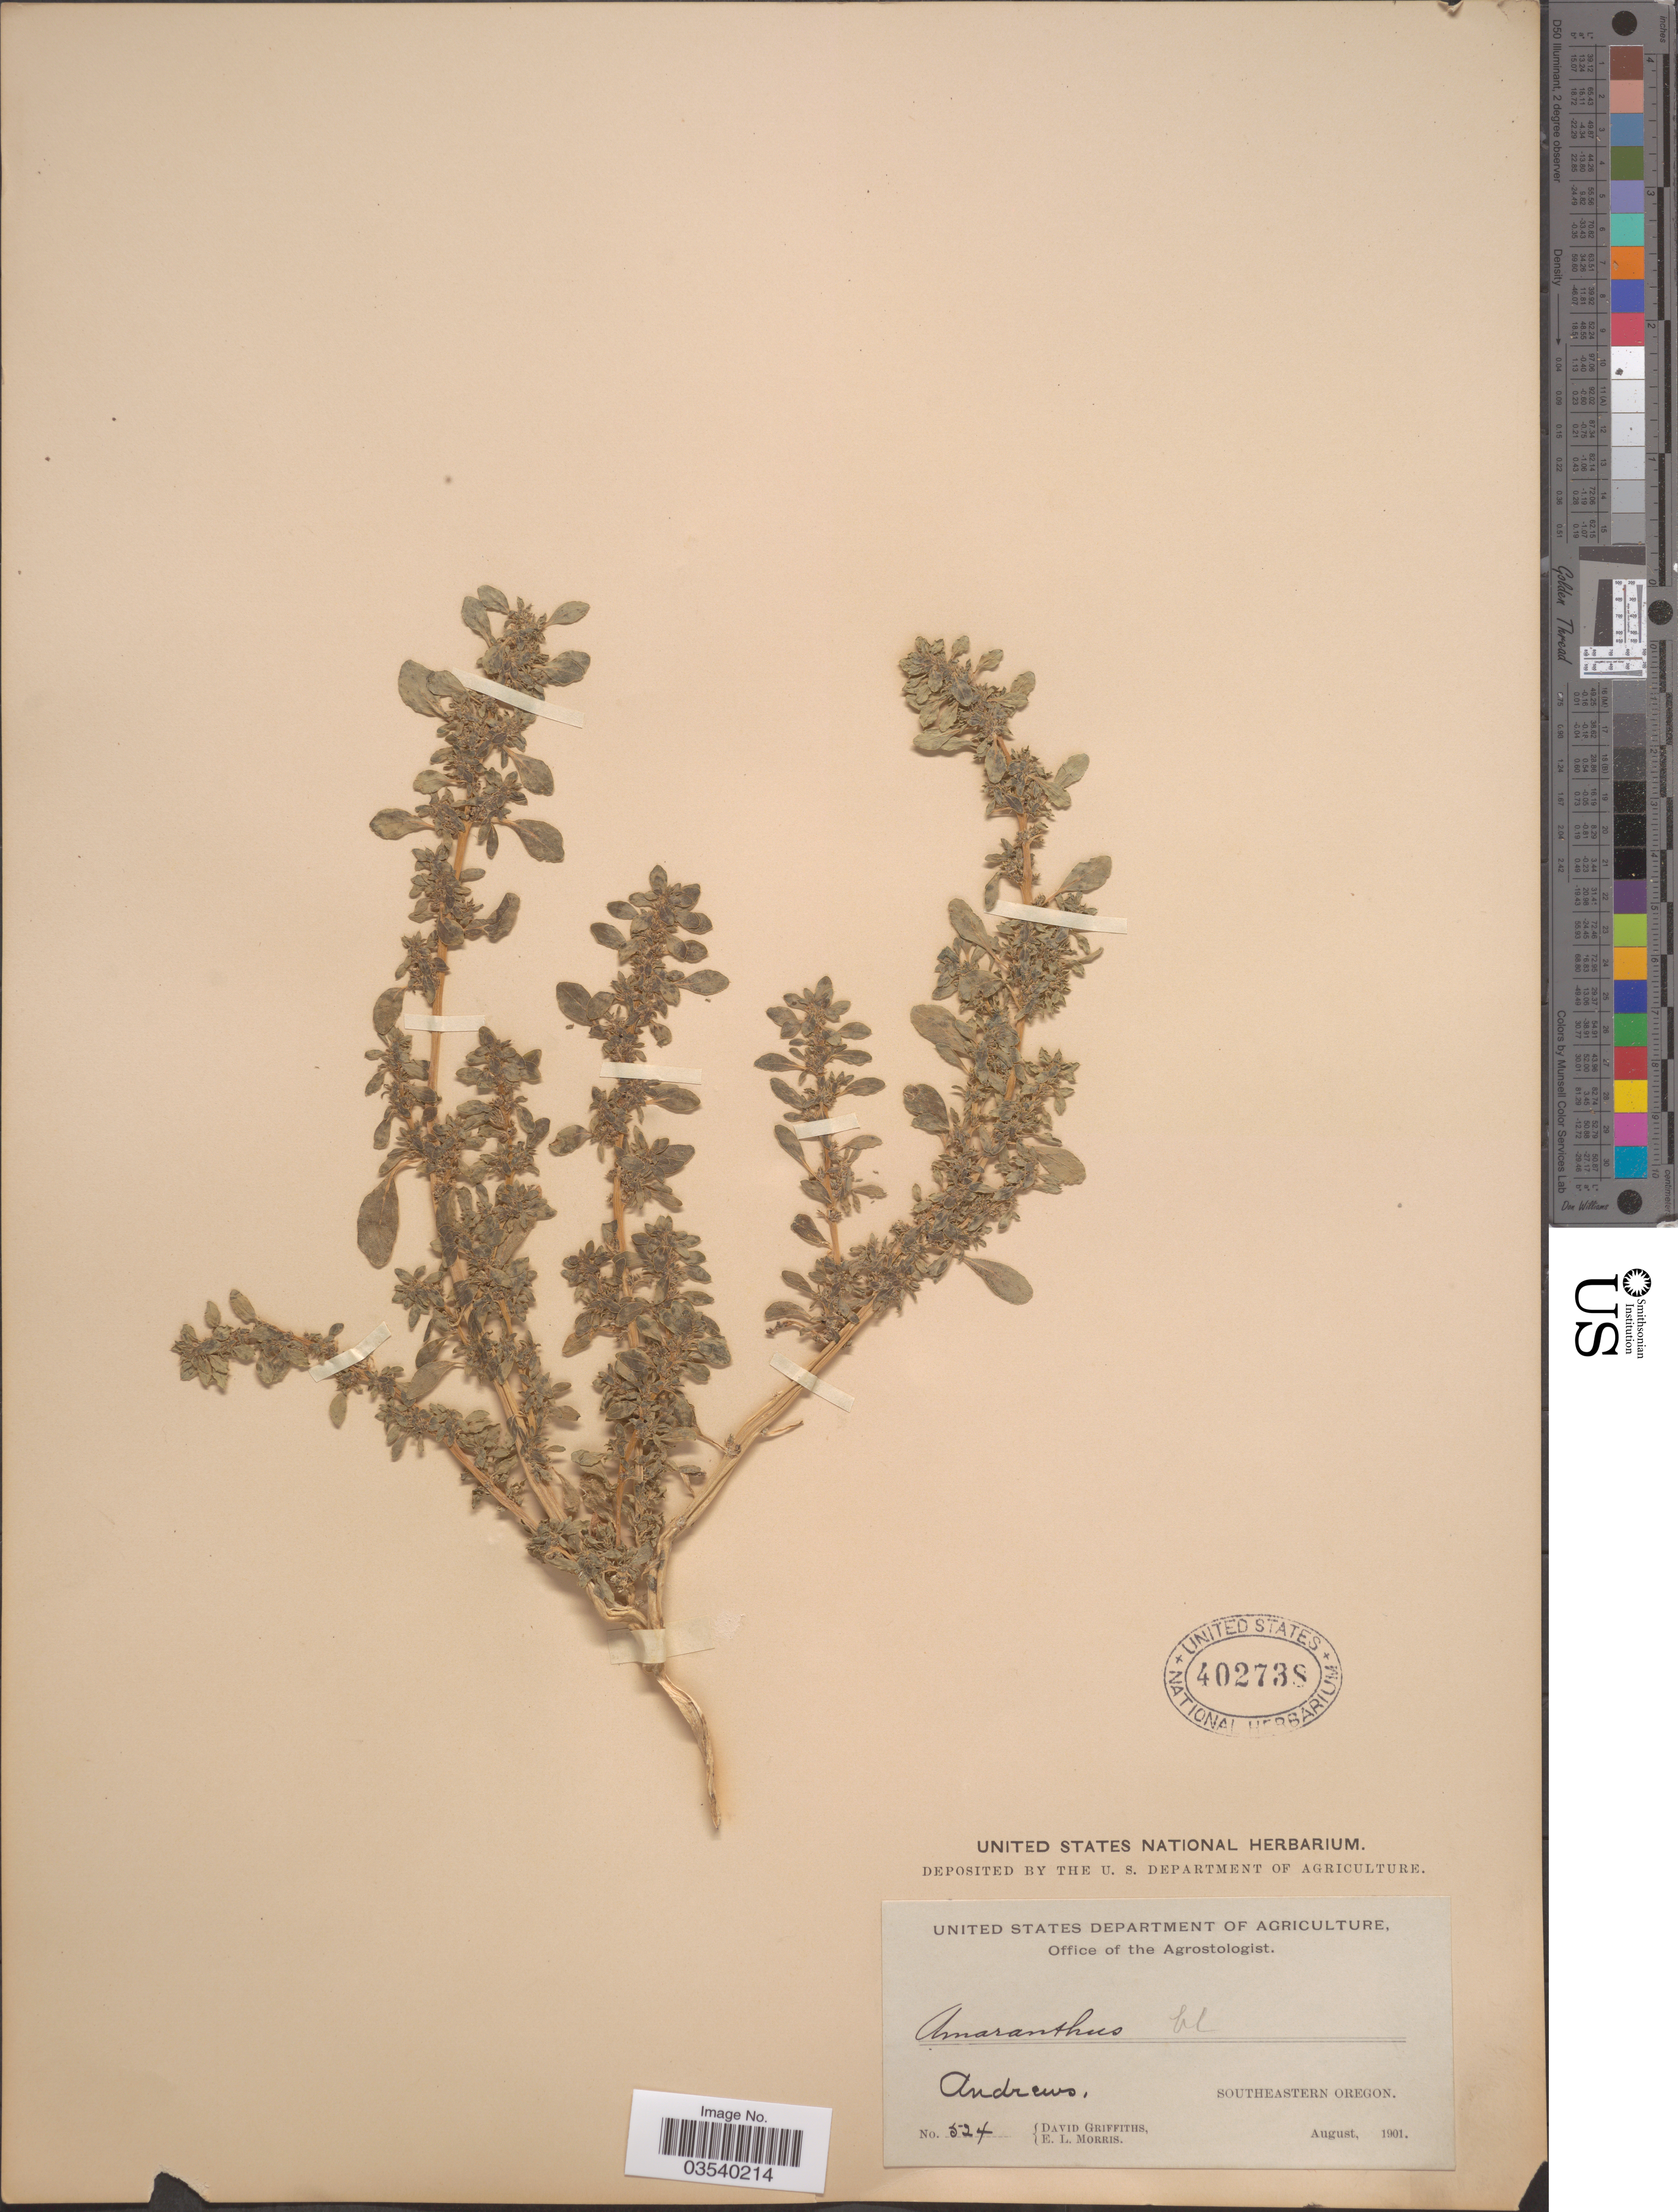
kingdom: Plantae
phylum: Tracheophyta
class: Magnoliopsida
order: Caryophyllales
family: Amaranthaceae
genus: Amaranthus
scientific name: Amaranthus californicus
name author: (Moq.) S. Watson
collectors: D. Griffiths & E. Morris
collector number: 524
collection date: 1901-08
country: United States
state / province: Oregon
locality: Andrews, Southeastern Oregon.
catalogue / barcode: US 402738